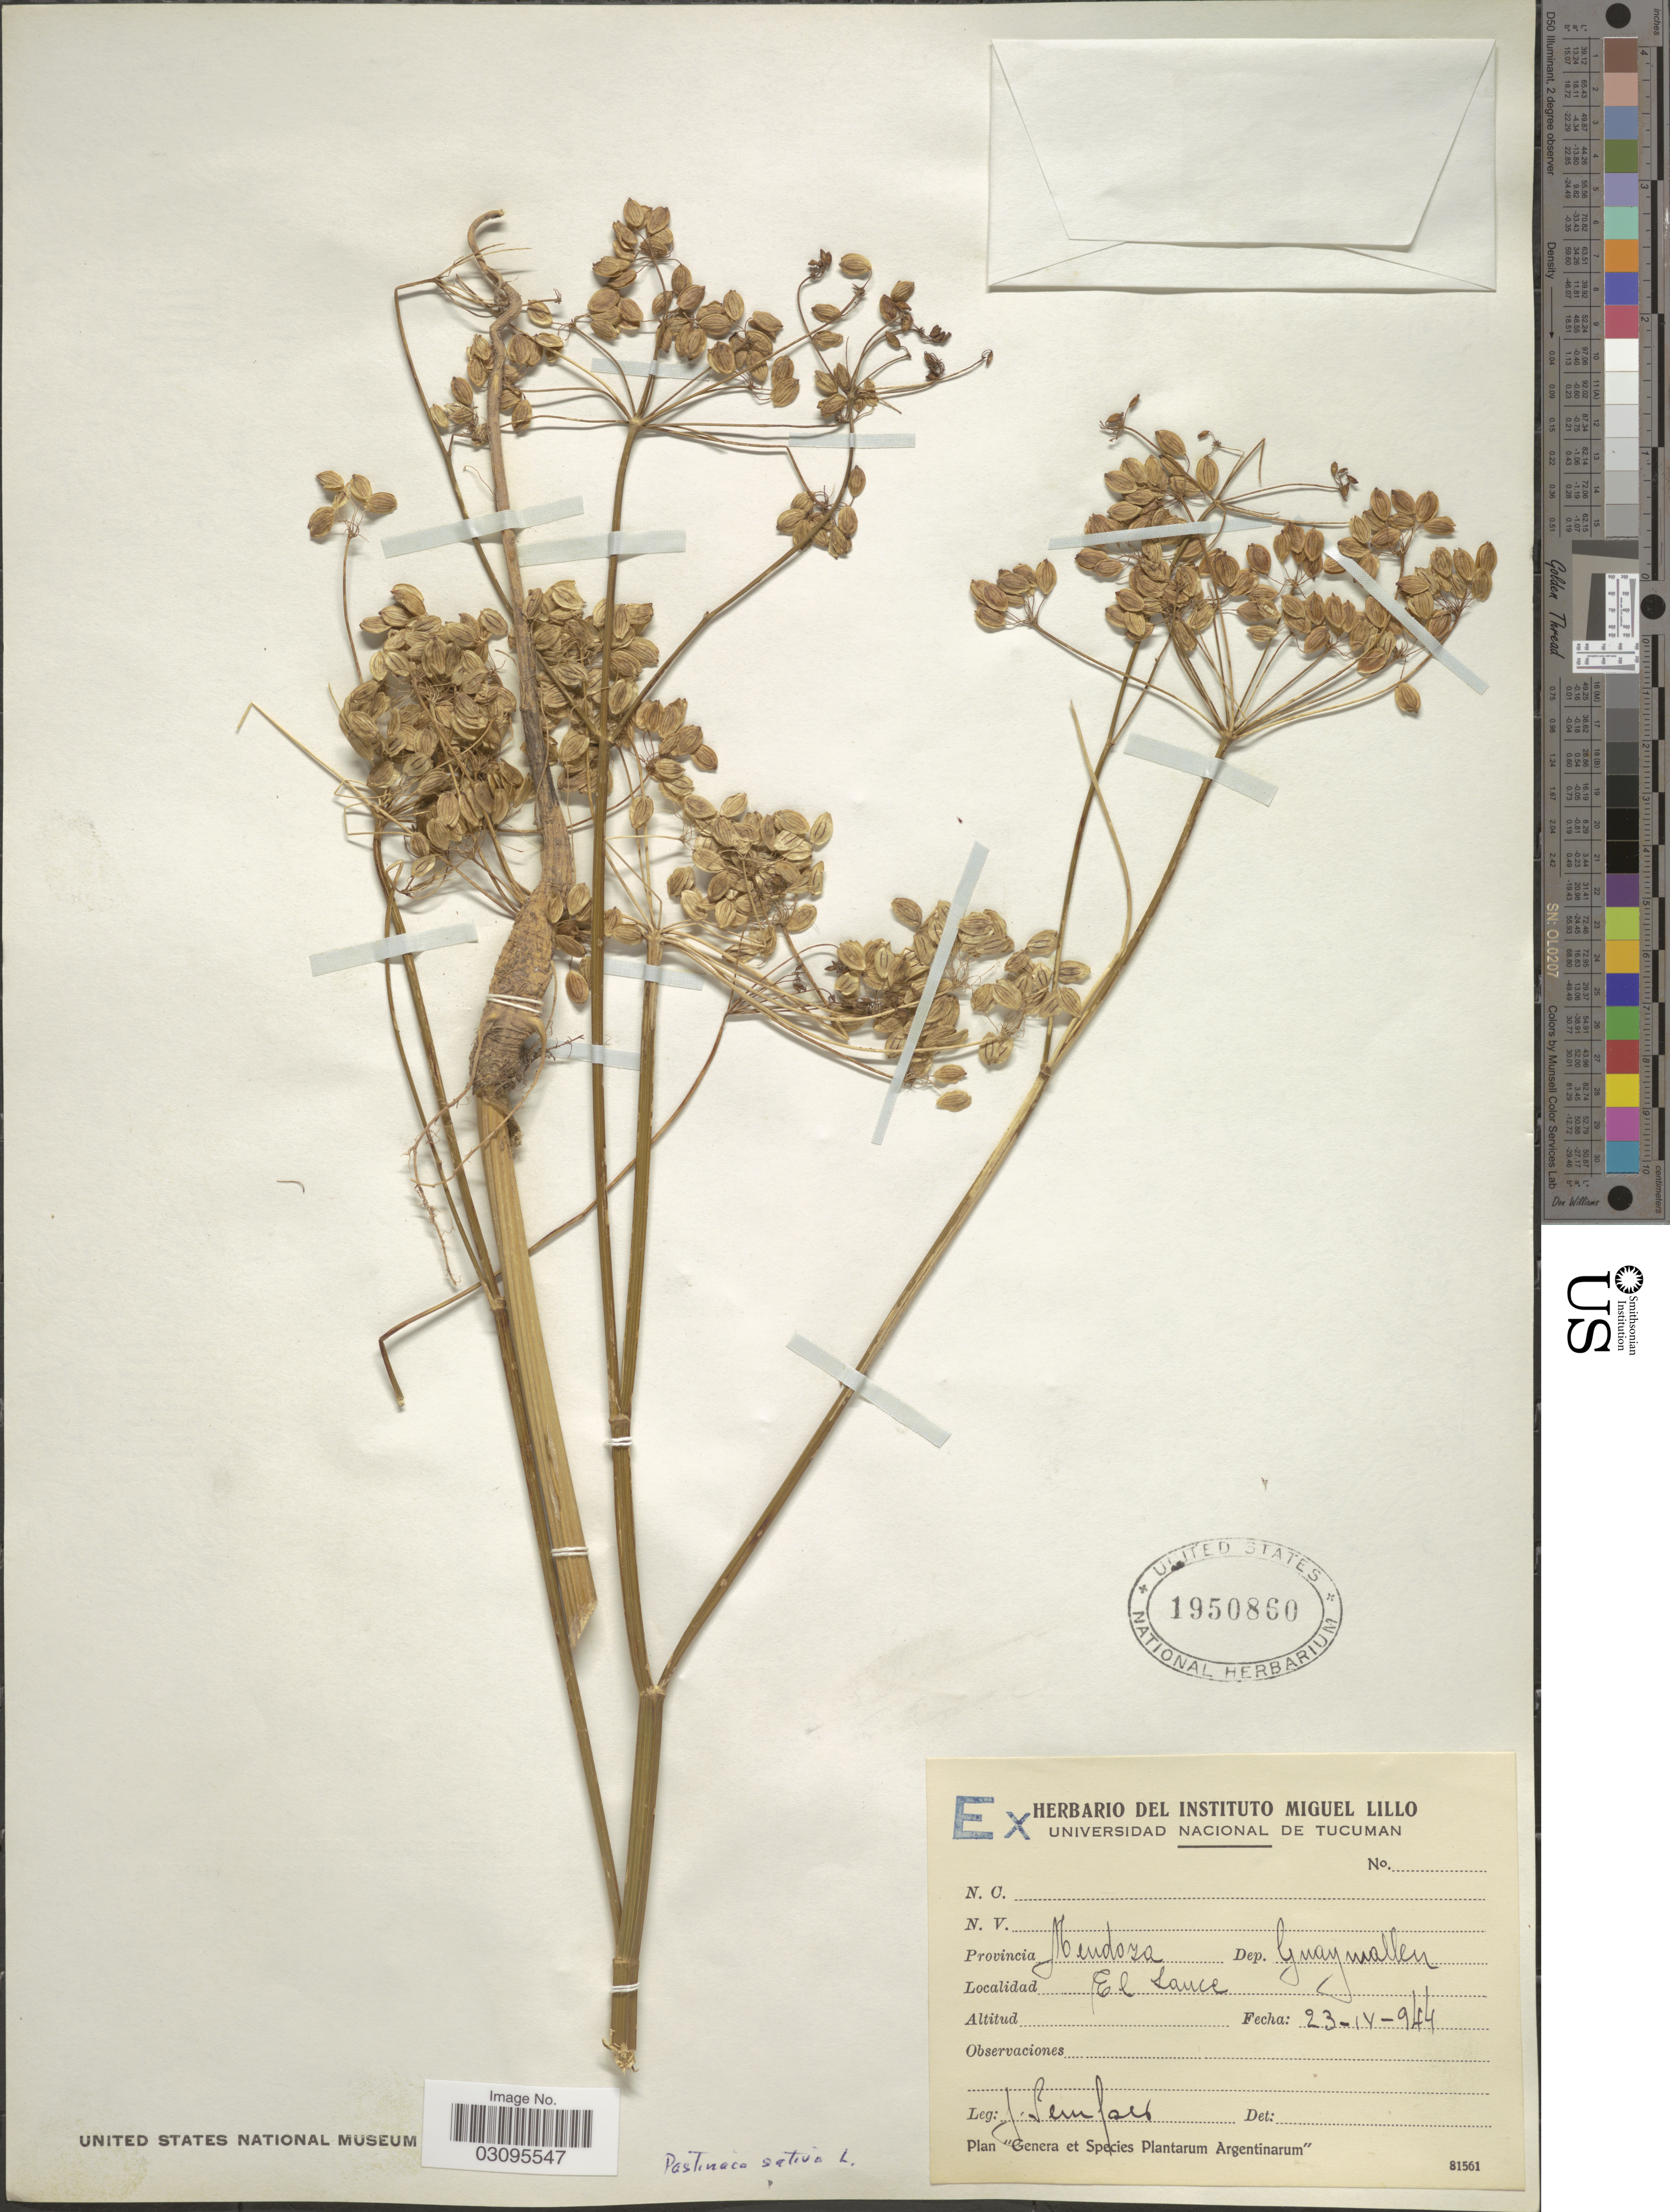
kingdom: Plantae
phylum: Tracheophyta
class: Magnoliopsida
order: Apiales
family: Apiaceae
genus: Pastinaca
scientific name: Pastinaca sativa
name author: L.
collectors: J. Semper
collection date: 1944-04-23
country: Argentina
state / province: Mendoza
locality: Dep. Guaymallen, El Lance.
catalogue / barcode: US 1950860